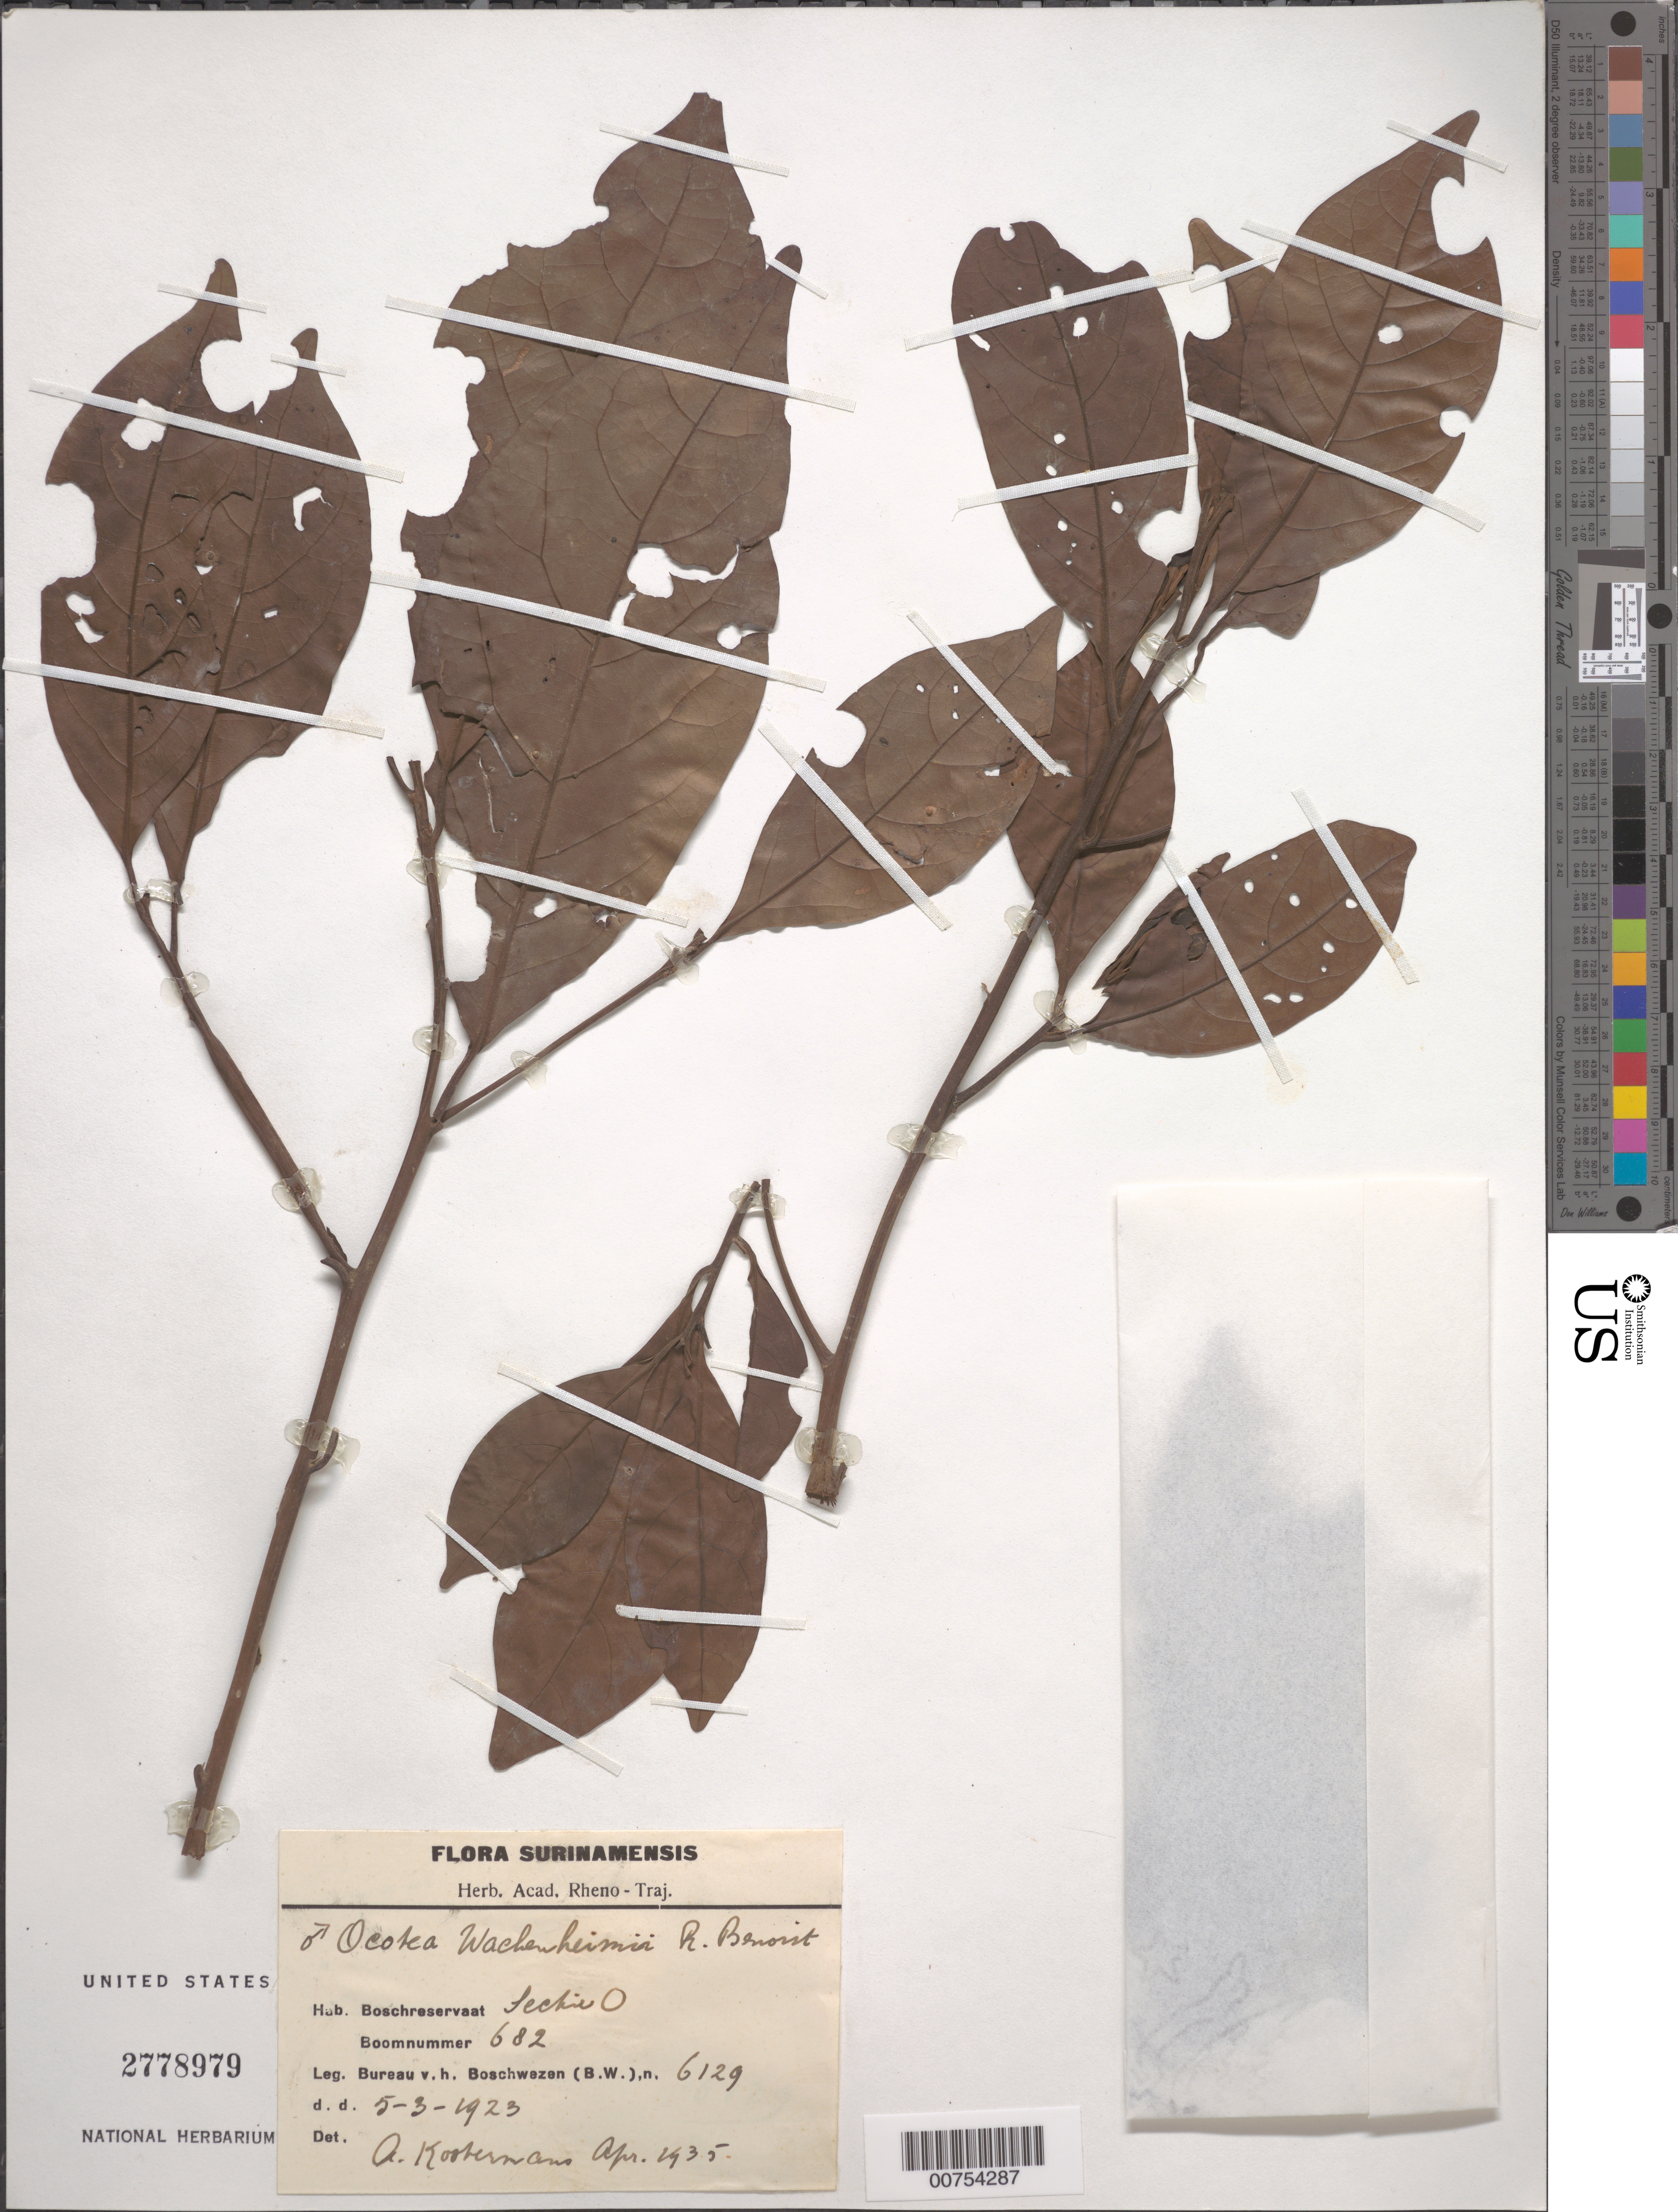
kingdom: Plantae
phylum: Tracheophyta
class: Magnoliopsida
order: Laurales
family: Lauraceae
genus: Ocotea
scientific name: Ocotea wachenheimii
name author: Benoist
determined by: Kostermans, A. J. G. H.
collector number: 6129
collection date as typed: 5-May-23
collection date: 1923-05-05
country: Suriname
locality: Sectie O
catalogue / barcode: US 2778979